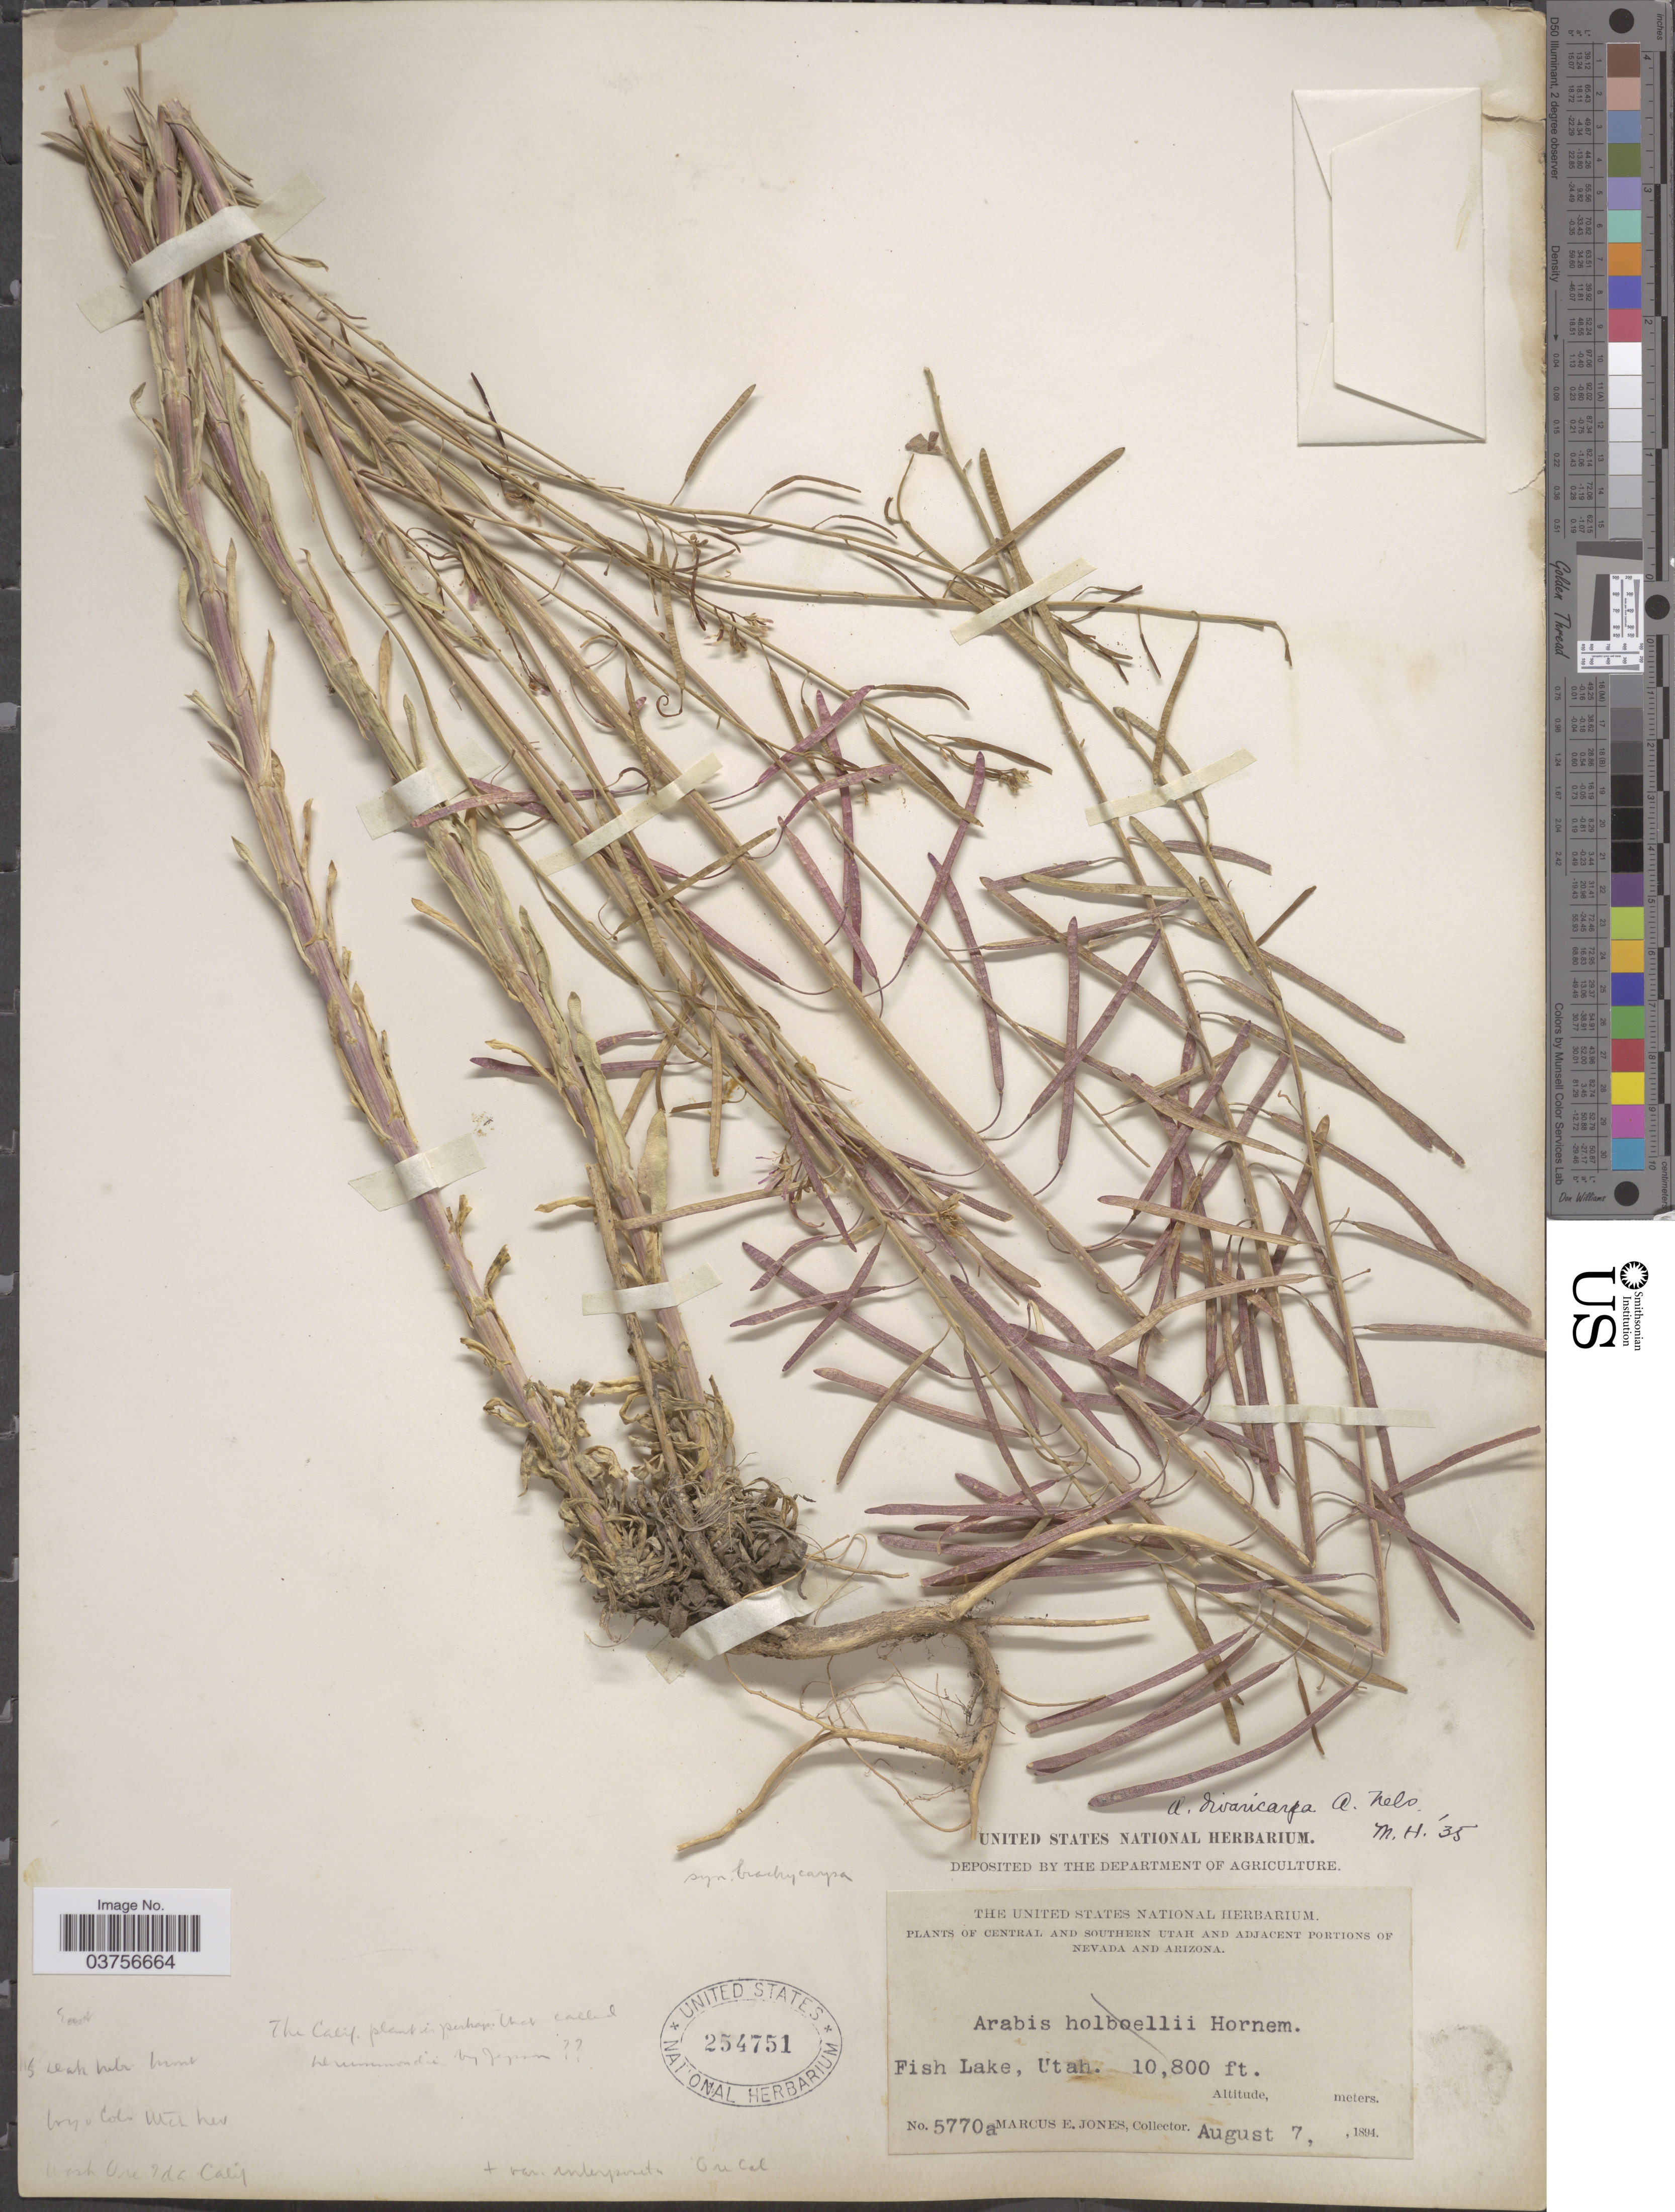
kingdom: Plantae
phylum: Tracheophyta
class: Magnoliopsida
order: Brassicales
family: Brassicaceae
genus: Arabis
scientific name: Arabis divaricarpa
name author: A. Nelson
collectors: M. E. Jones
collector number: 5770a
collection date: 1894-08-07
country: United States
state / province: Utah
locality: Central and Southern Utah. Fish Lake.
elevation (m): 3292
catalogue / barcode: US 254751